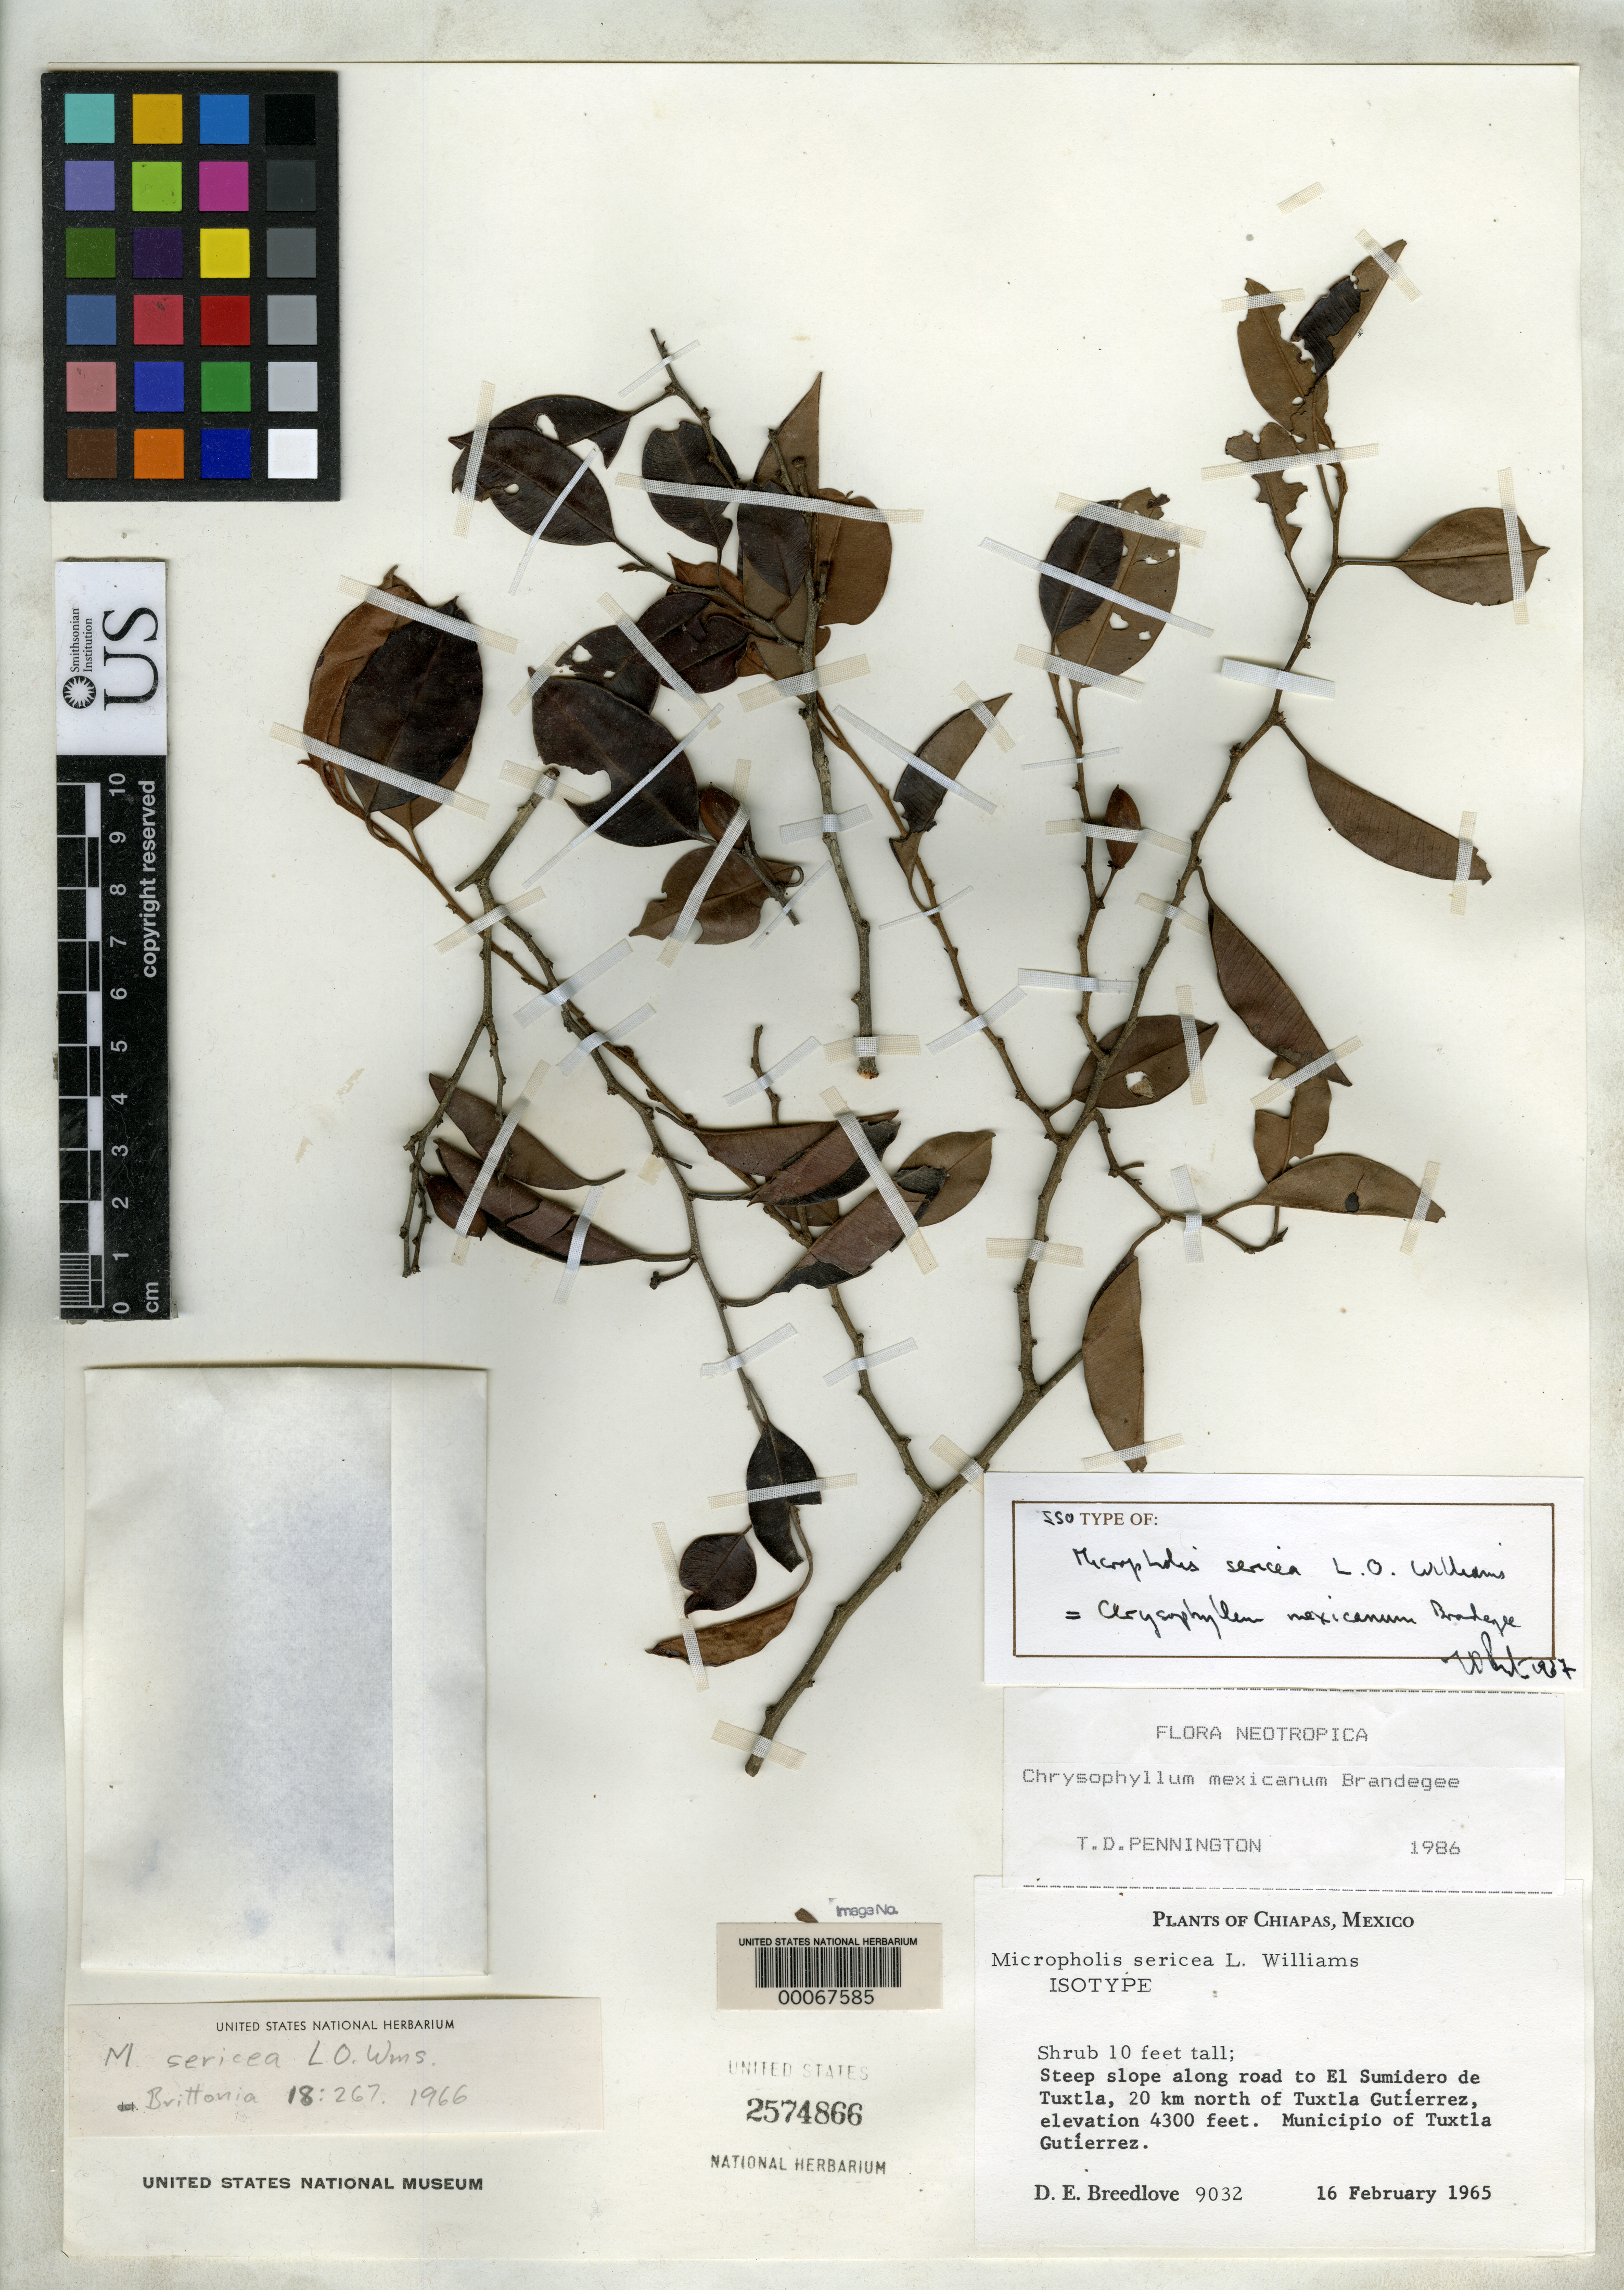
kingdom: Plantae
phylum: Tracheophyta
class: Magnoliopsida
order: Ericales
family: Sapotaceae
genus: Micropholis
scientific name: Micropholis sericea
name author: L.O. Williams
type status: Isotype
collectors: D. E. Breedlove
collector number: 9032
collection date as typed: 16 Feb 1965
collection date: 1965-02-16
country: Mexico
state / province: Chiapas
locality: N of Tuxtla Gutierrez.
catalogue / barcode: US 2574866